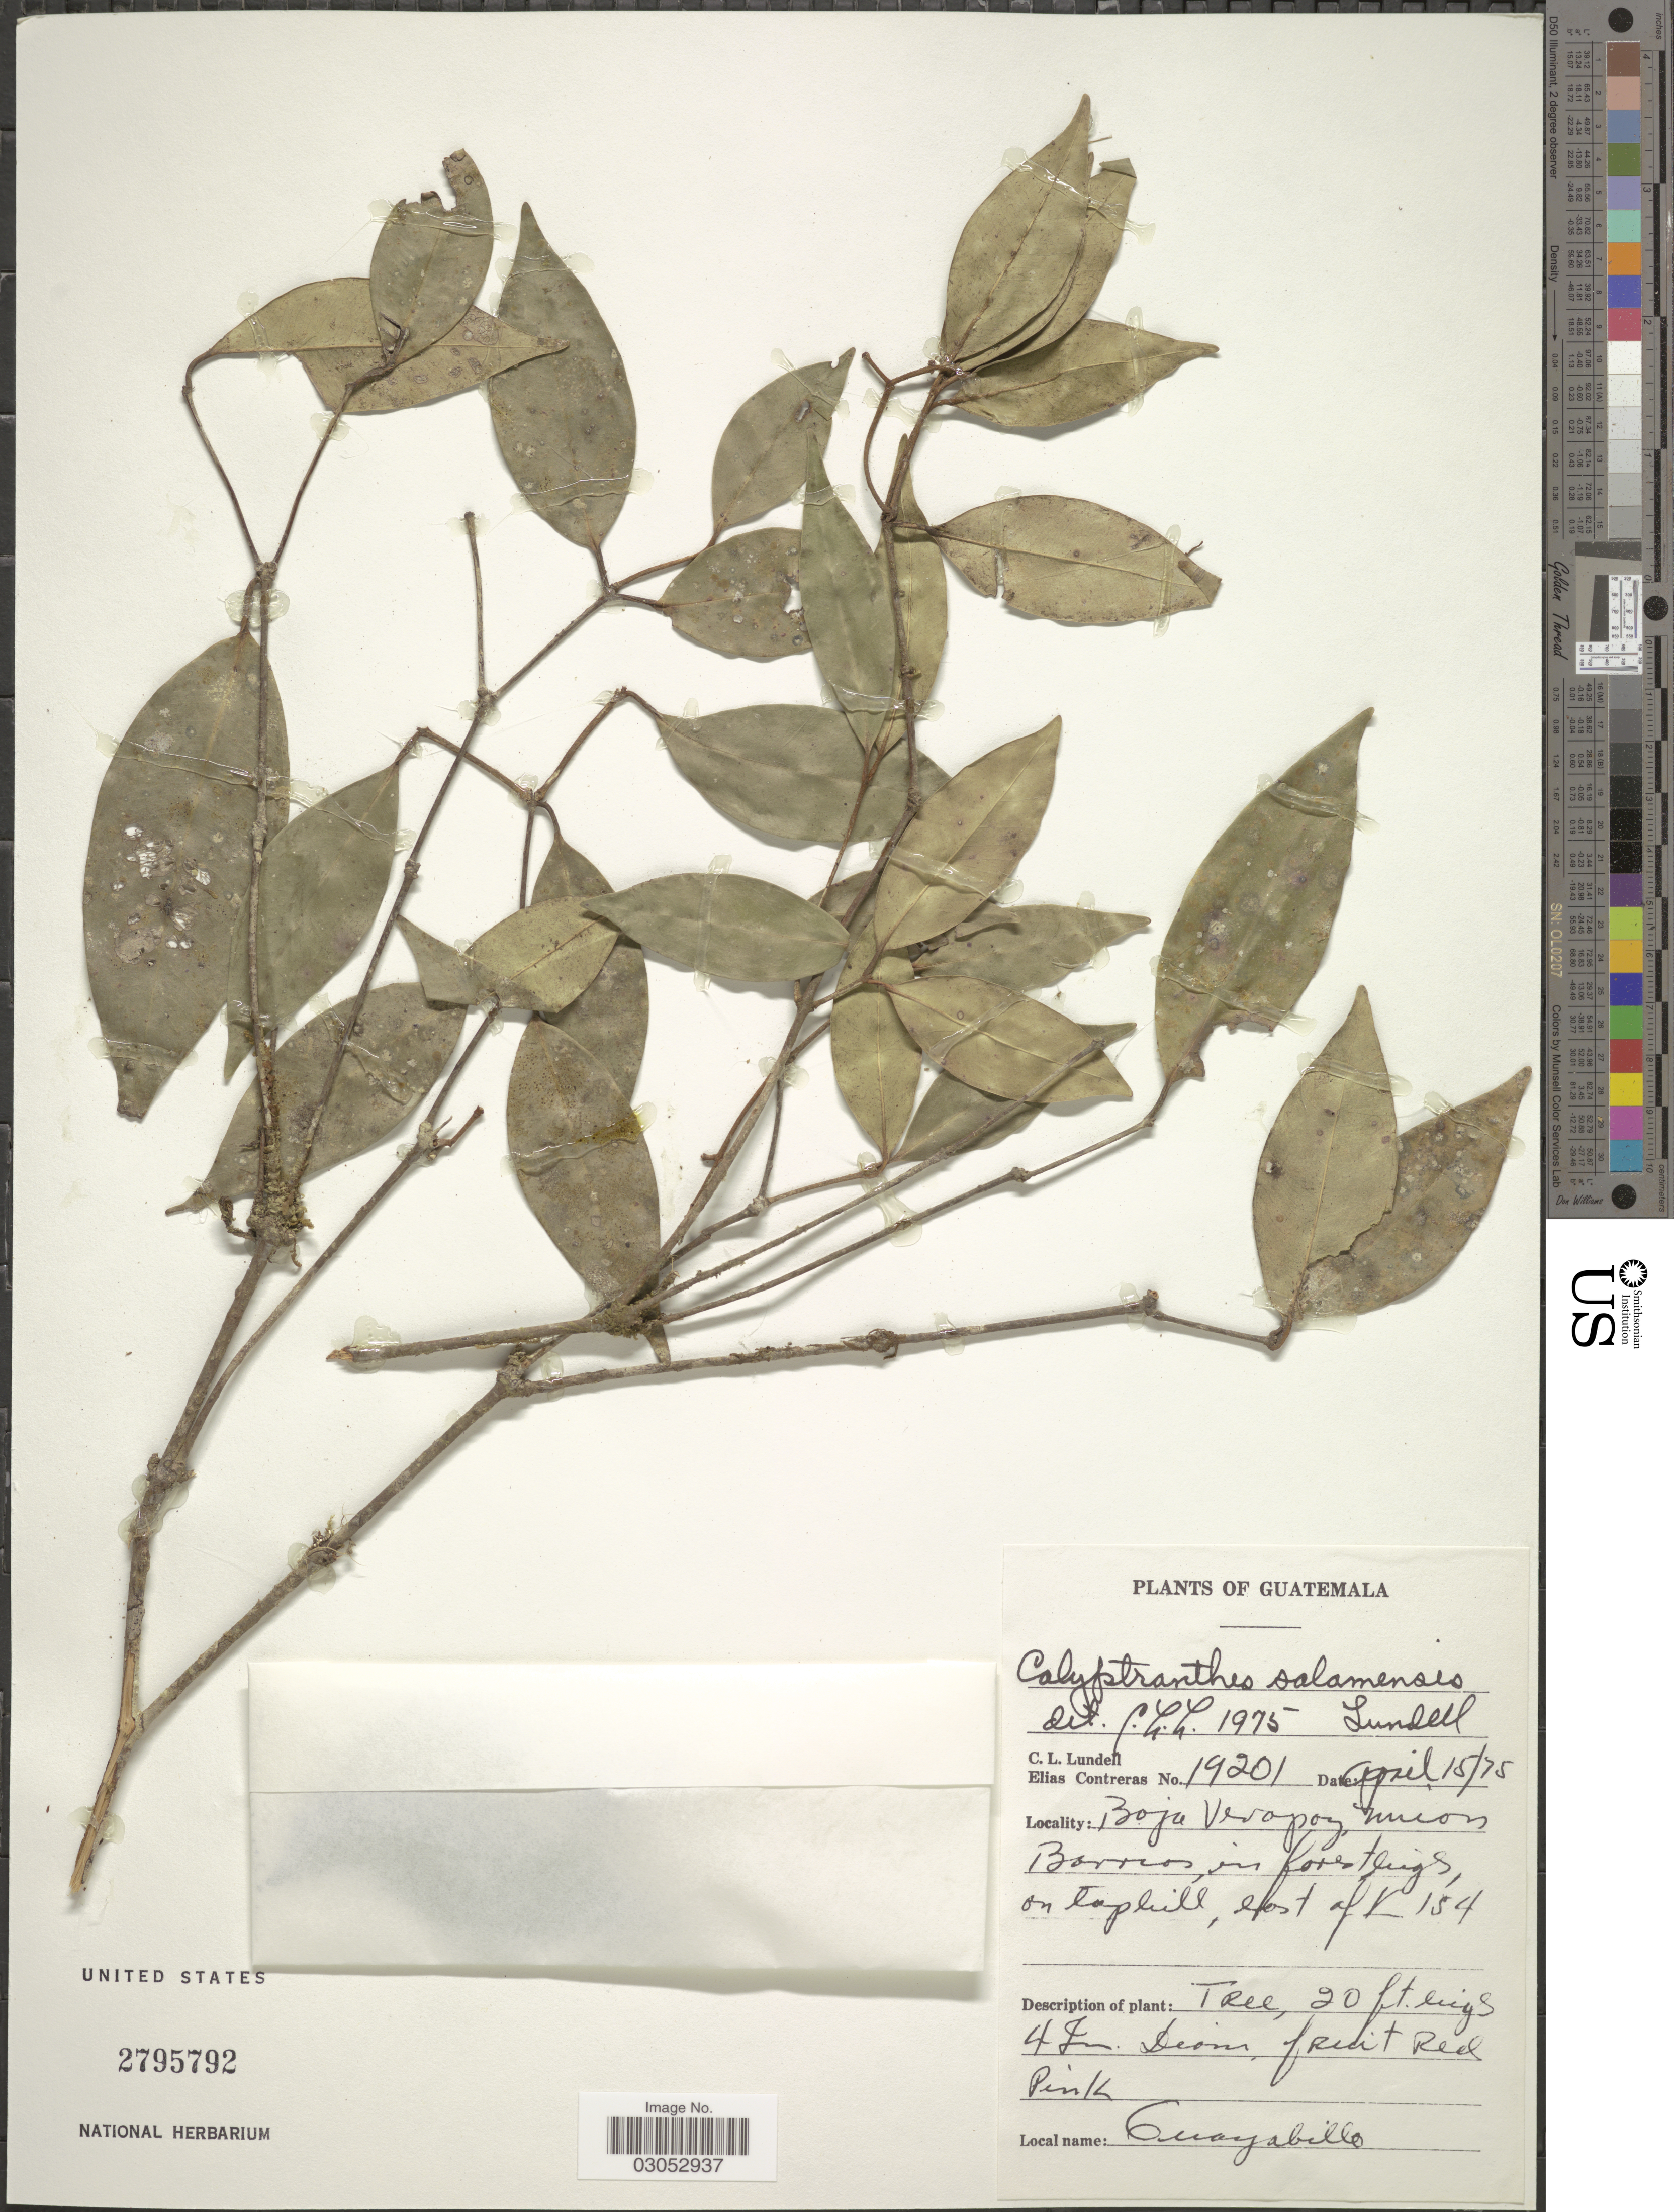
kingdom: Plantae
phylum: Tracheophyta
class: Magnoliopsida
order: Myrtales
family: Myrtaceae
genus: Myrcia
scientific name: Myrcia salamensis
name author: (Lundell) A.R. Lourenço & Sánchez-Cháv.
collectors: C. L. Lundell & E. Contreras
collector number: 19201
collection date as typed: Transcribed d/m/y: 15/4/75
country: Guatemala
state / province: Baja Verapaz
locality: Union Barrios, in forest high on top hill, east of V 154.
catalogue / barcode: US 2795792